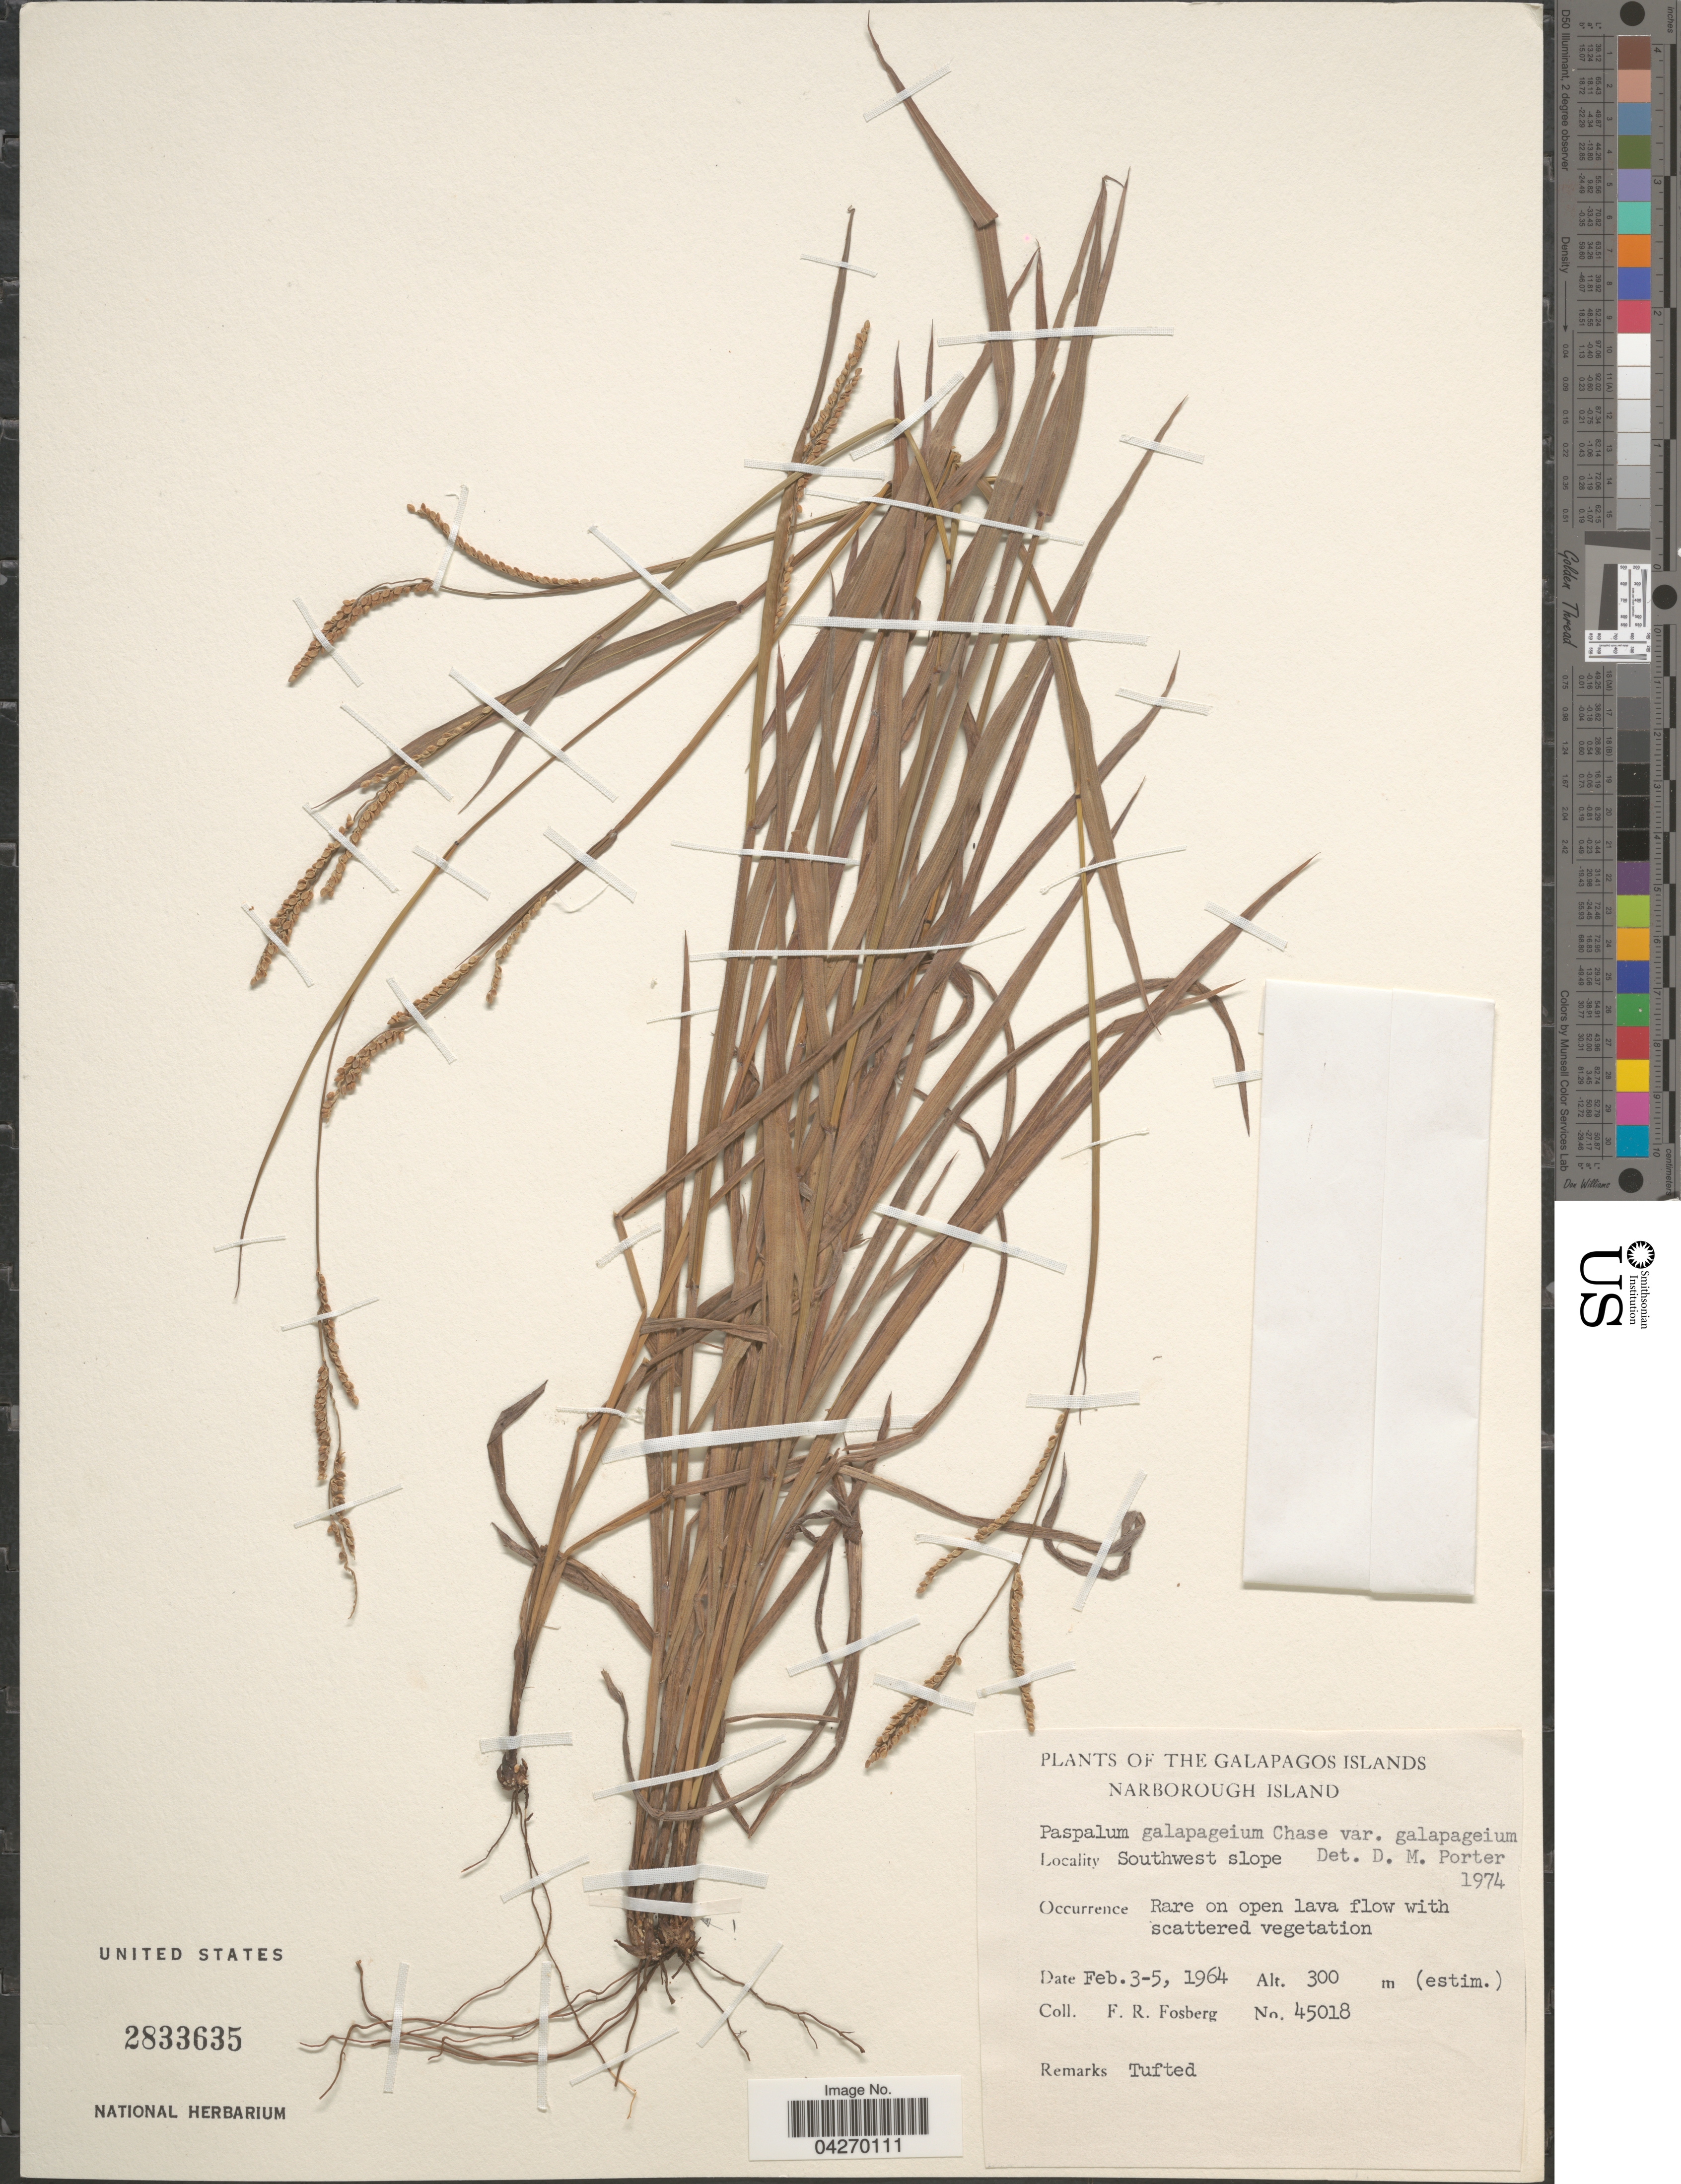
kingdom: Plantae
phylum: Tracheophyta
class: Liliopsida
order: Poales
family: Poaceae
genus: Paspalum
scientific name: Paspalum galapageium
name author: Chase ex Hitchc.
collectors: F. R. Fosberg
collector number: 45018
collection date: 1964-02-03/1964-02-05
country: Ecuador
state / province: Colón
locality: Galapagos Islands. Narborough Island. Southwest slope. Rare on open lava flow with scattered vegetation.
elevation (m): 300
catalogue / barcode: US 2833635